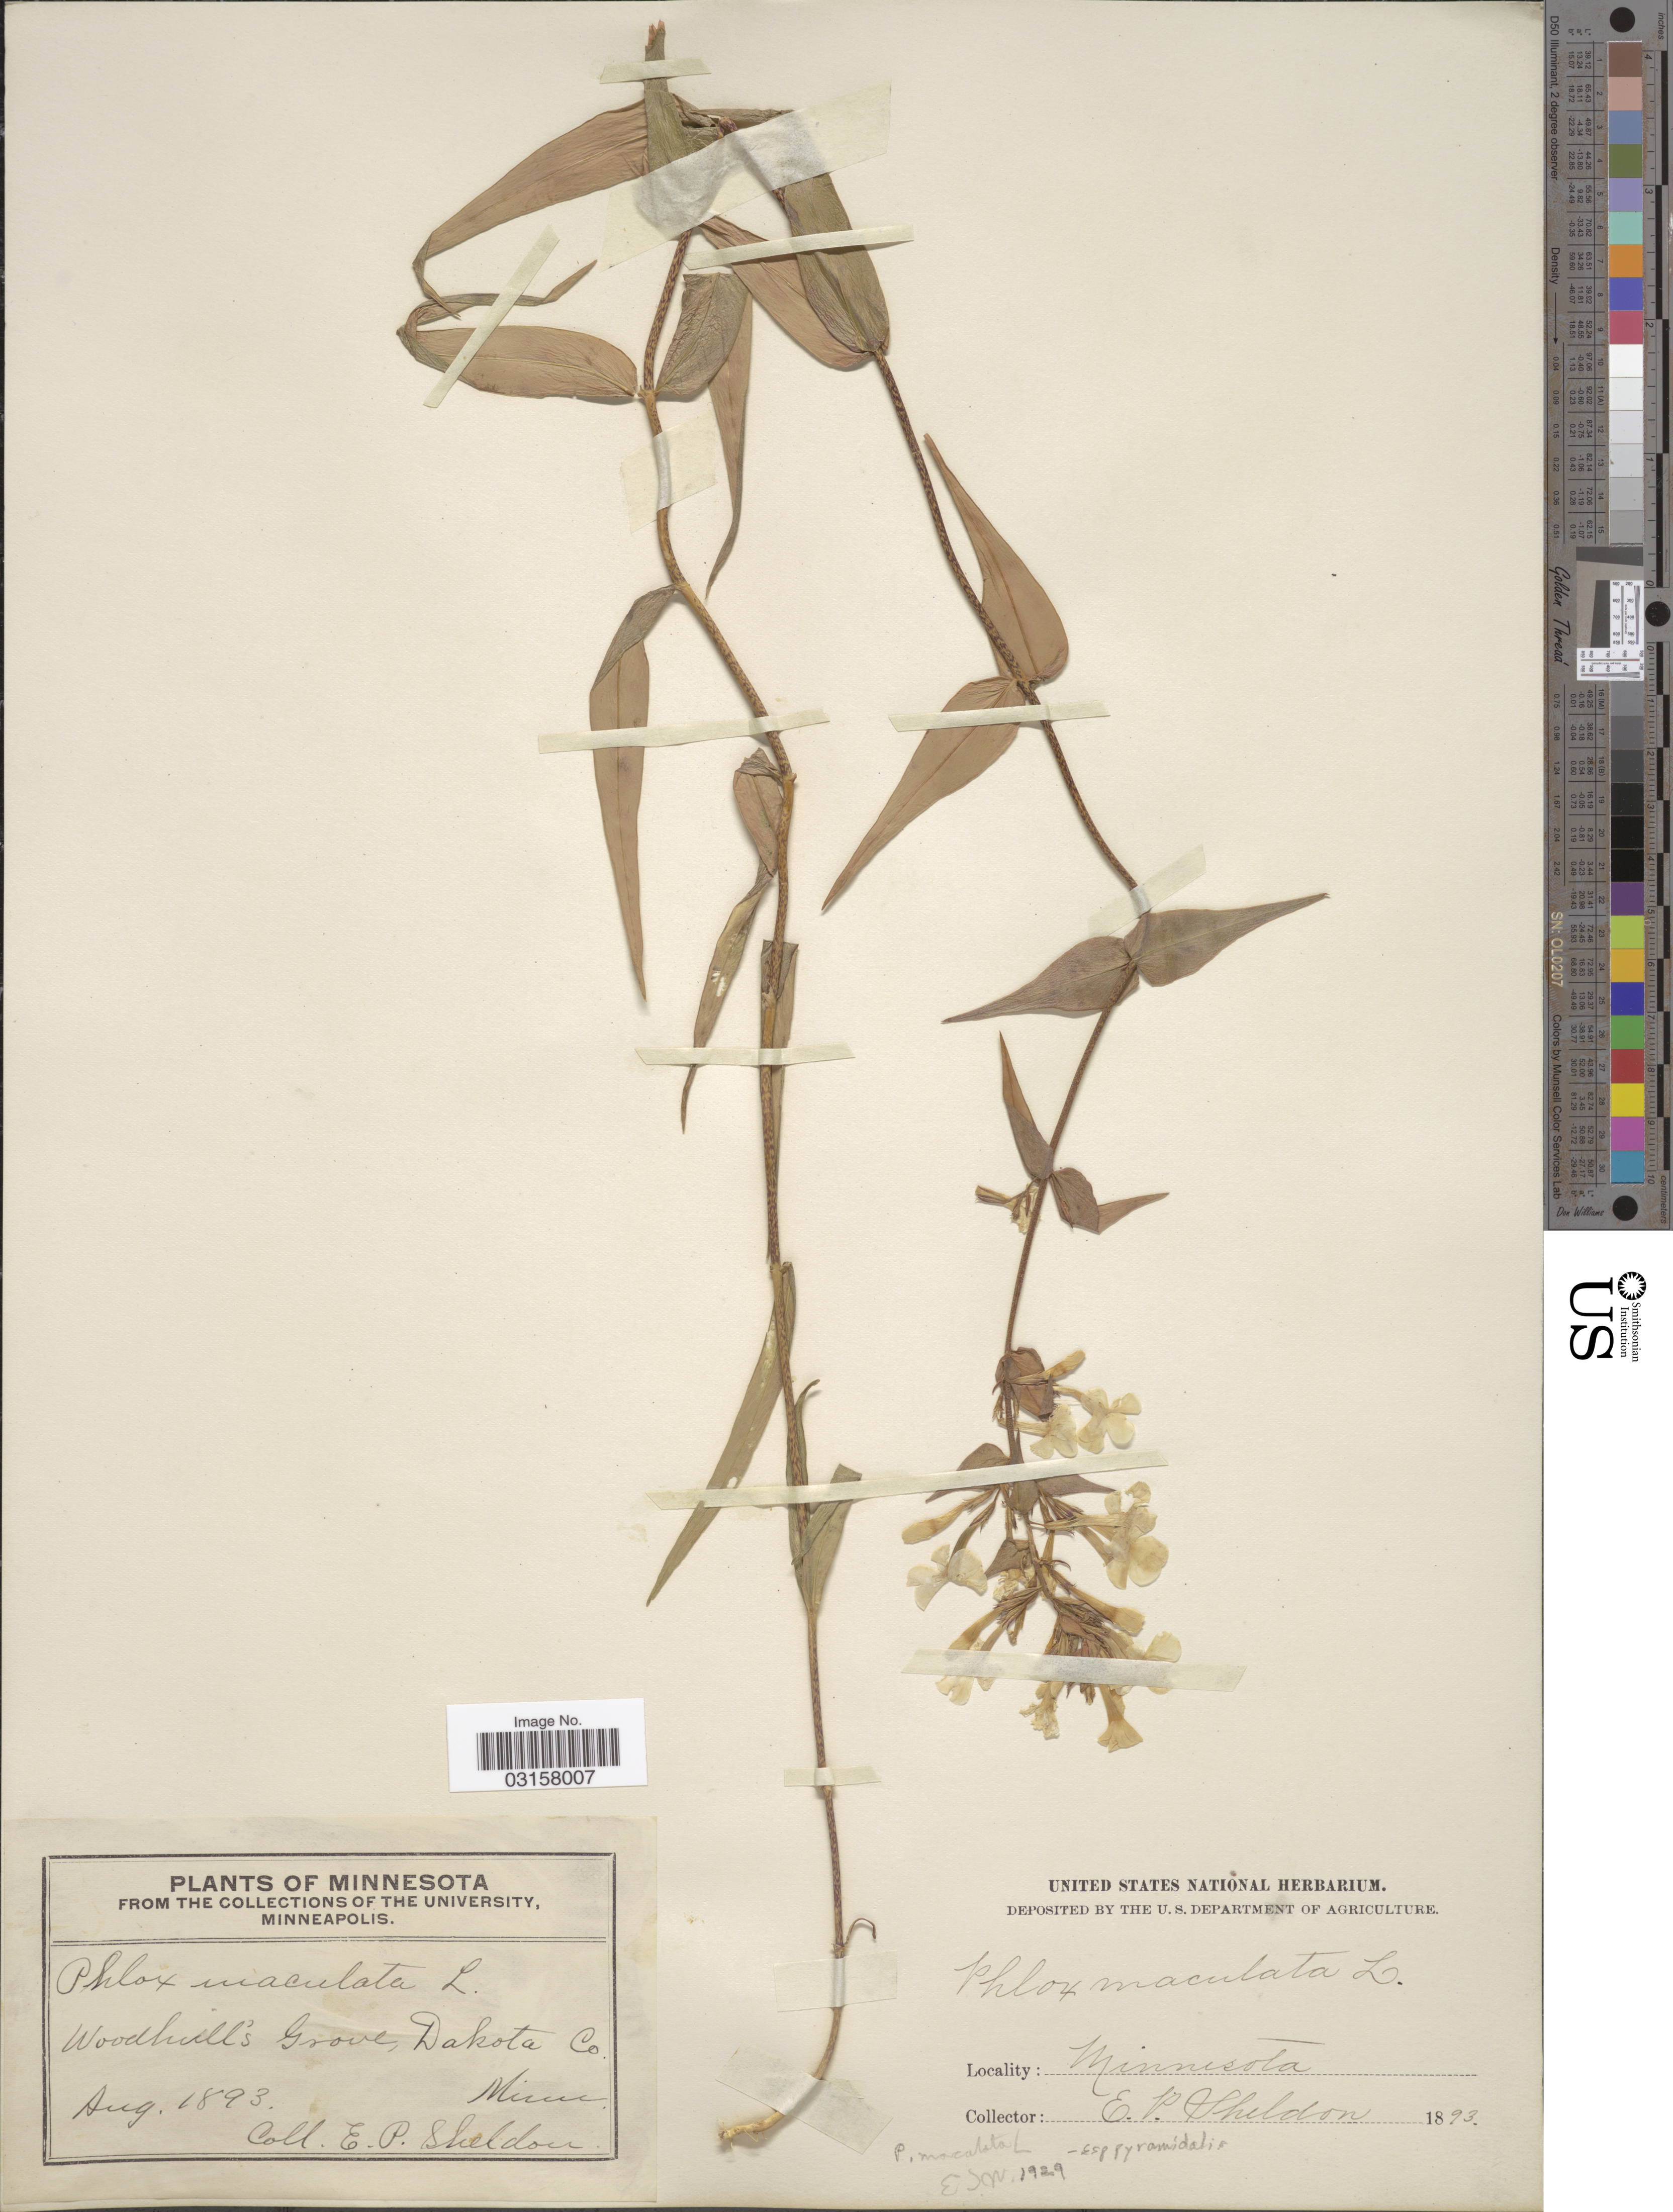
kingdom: Plantae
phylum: Tracheophyta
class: Magnoliopsida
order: Ericales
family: Polemoniaceae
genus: Phlox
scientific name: Phlox x pyramidalis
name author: (Sm.) Wherry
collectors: E. P. Sheldon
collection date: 1893-08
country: United States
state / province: Minnesota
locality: Woodhill's Grove, Dakota Co.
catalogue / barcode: US 103219